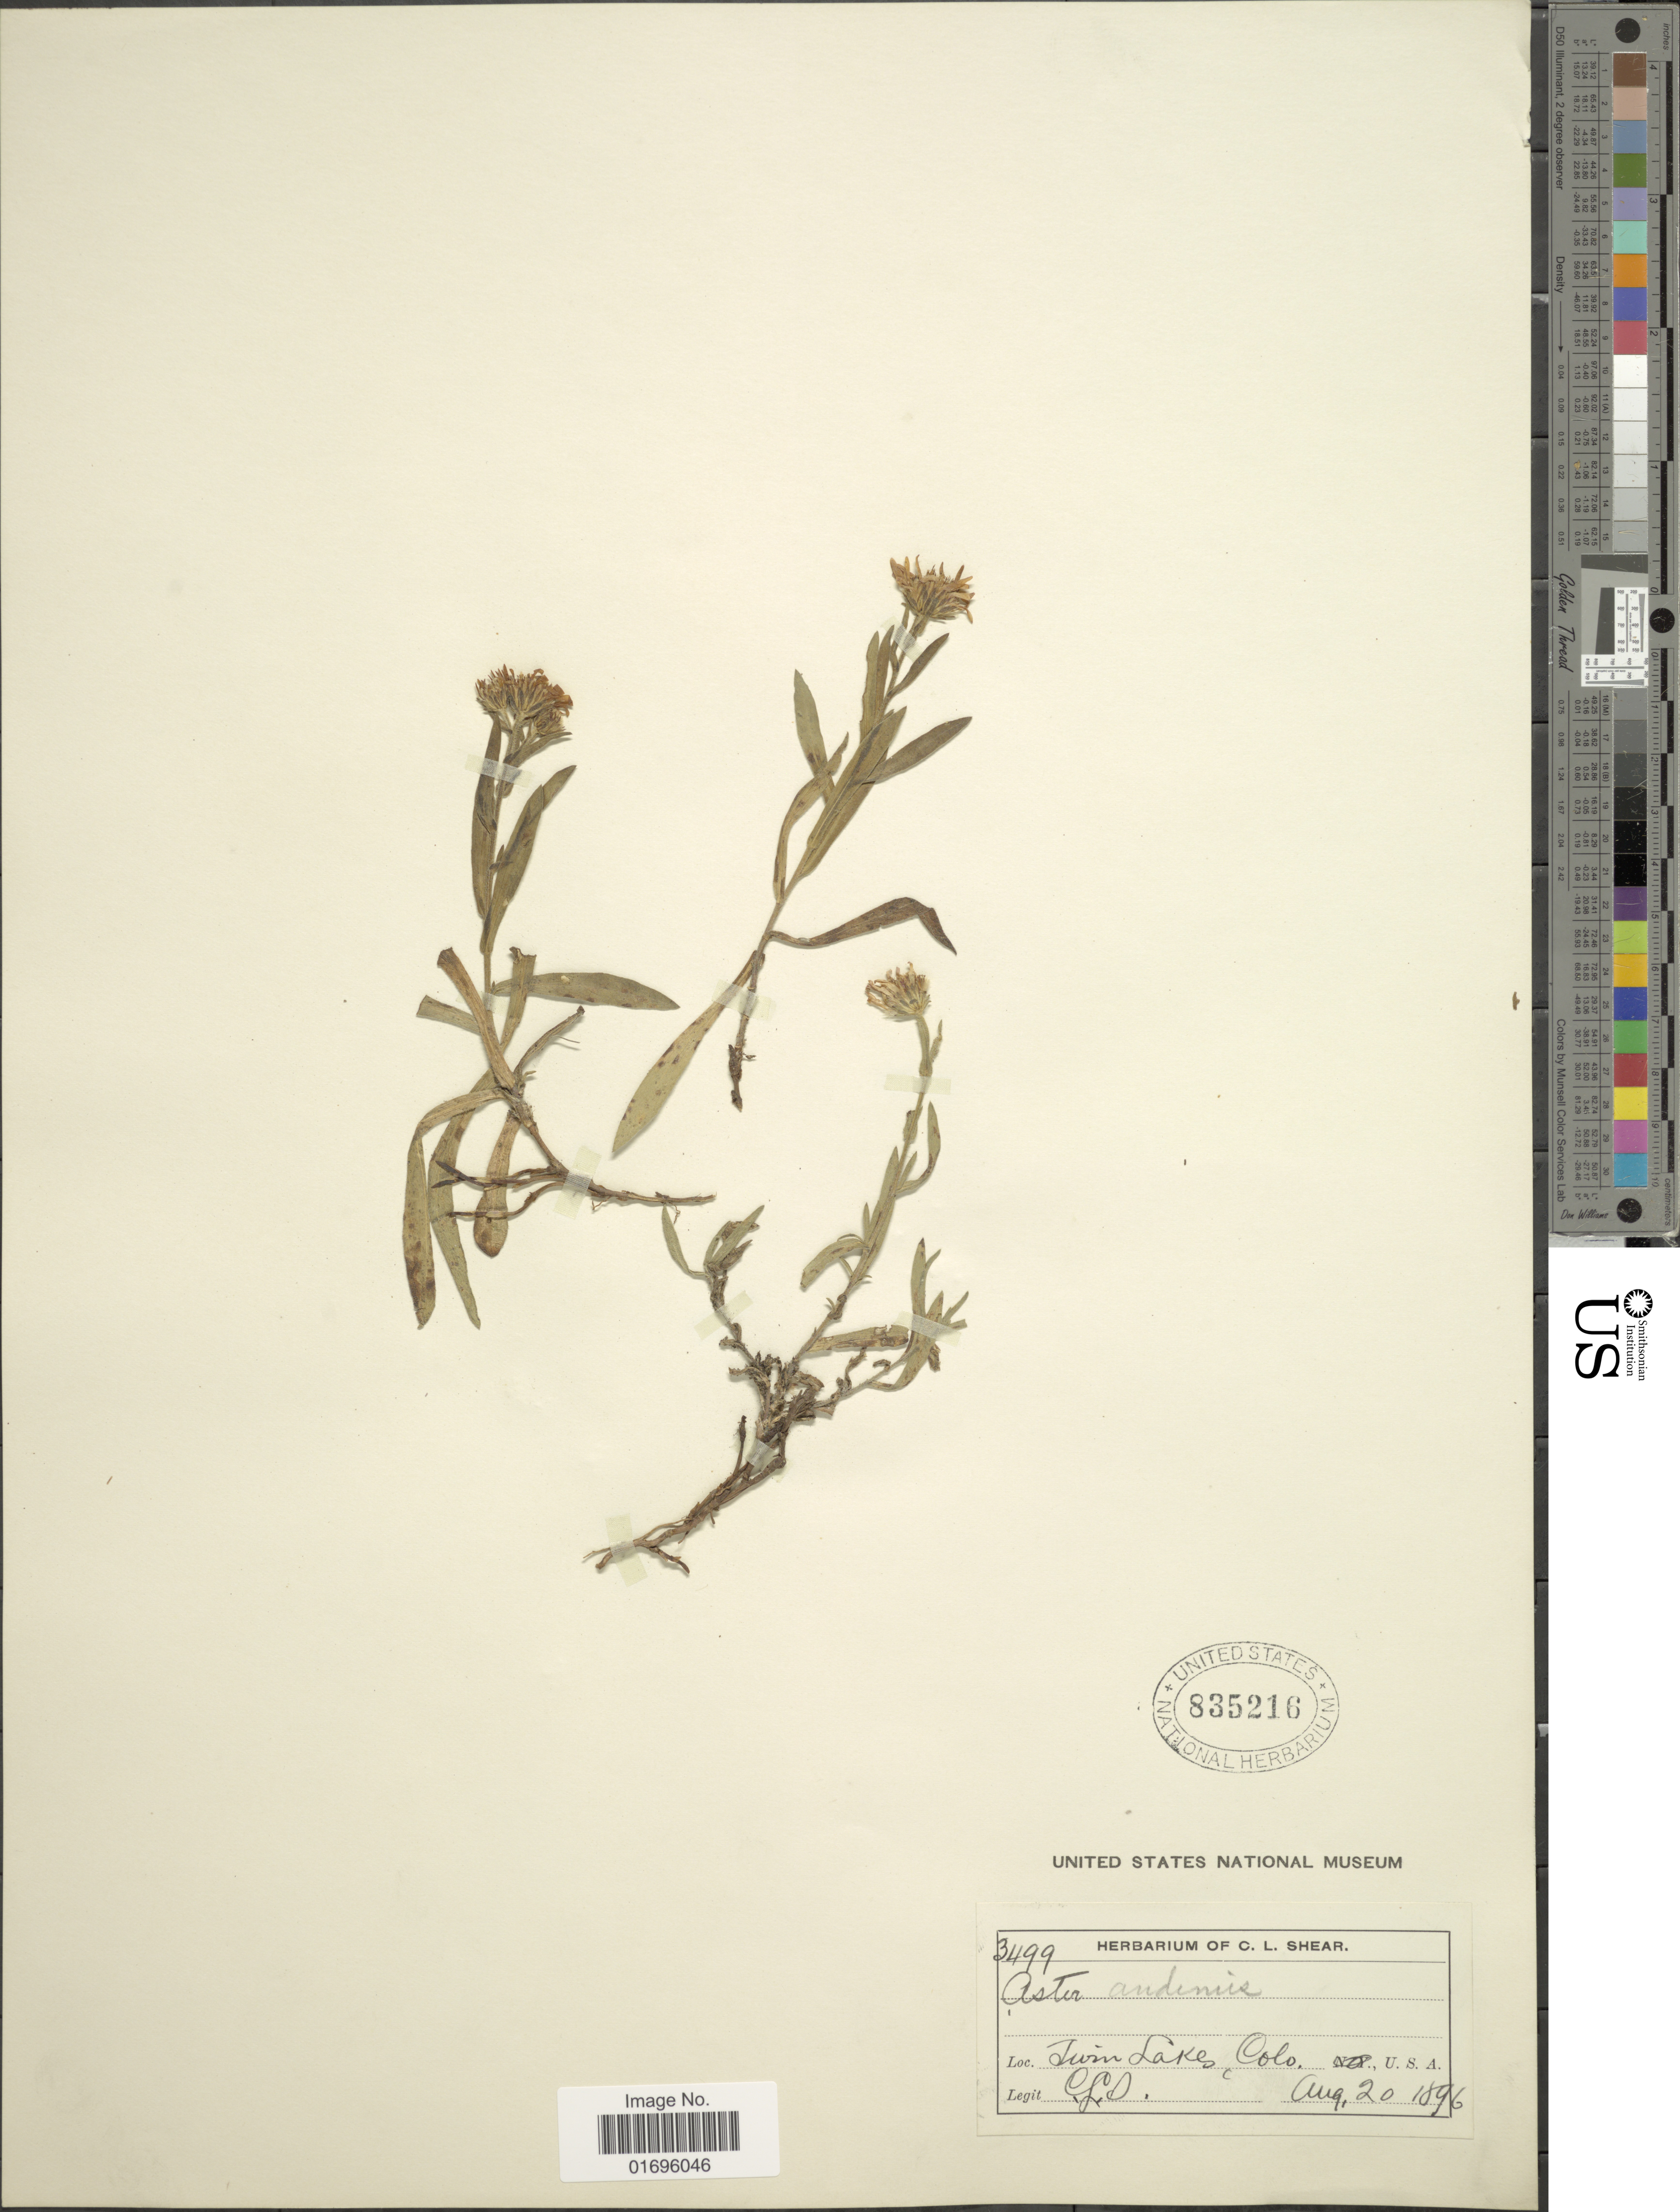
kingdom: Plantae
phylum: Tracheophyta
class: Magnoliopsida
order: Asterales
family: Asteraceae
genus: Aster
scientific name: Aster andinus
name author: Kuntze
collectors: C. L. Shear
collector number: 3499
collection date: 1896-08-20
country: United States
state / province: Colorado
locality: Twin Lakes, Colo.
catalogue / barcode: US 835216